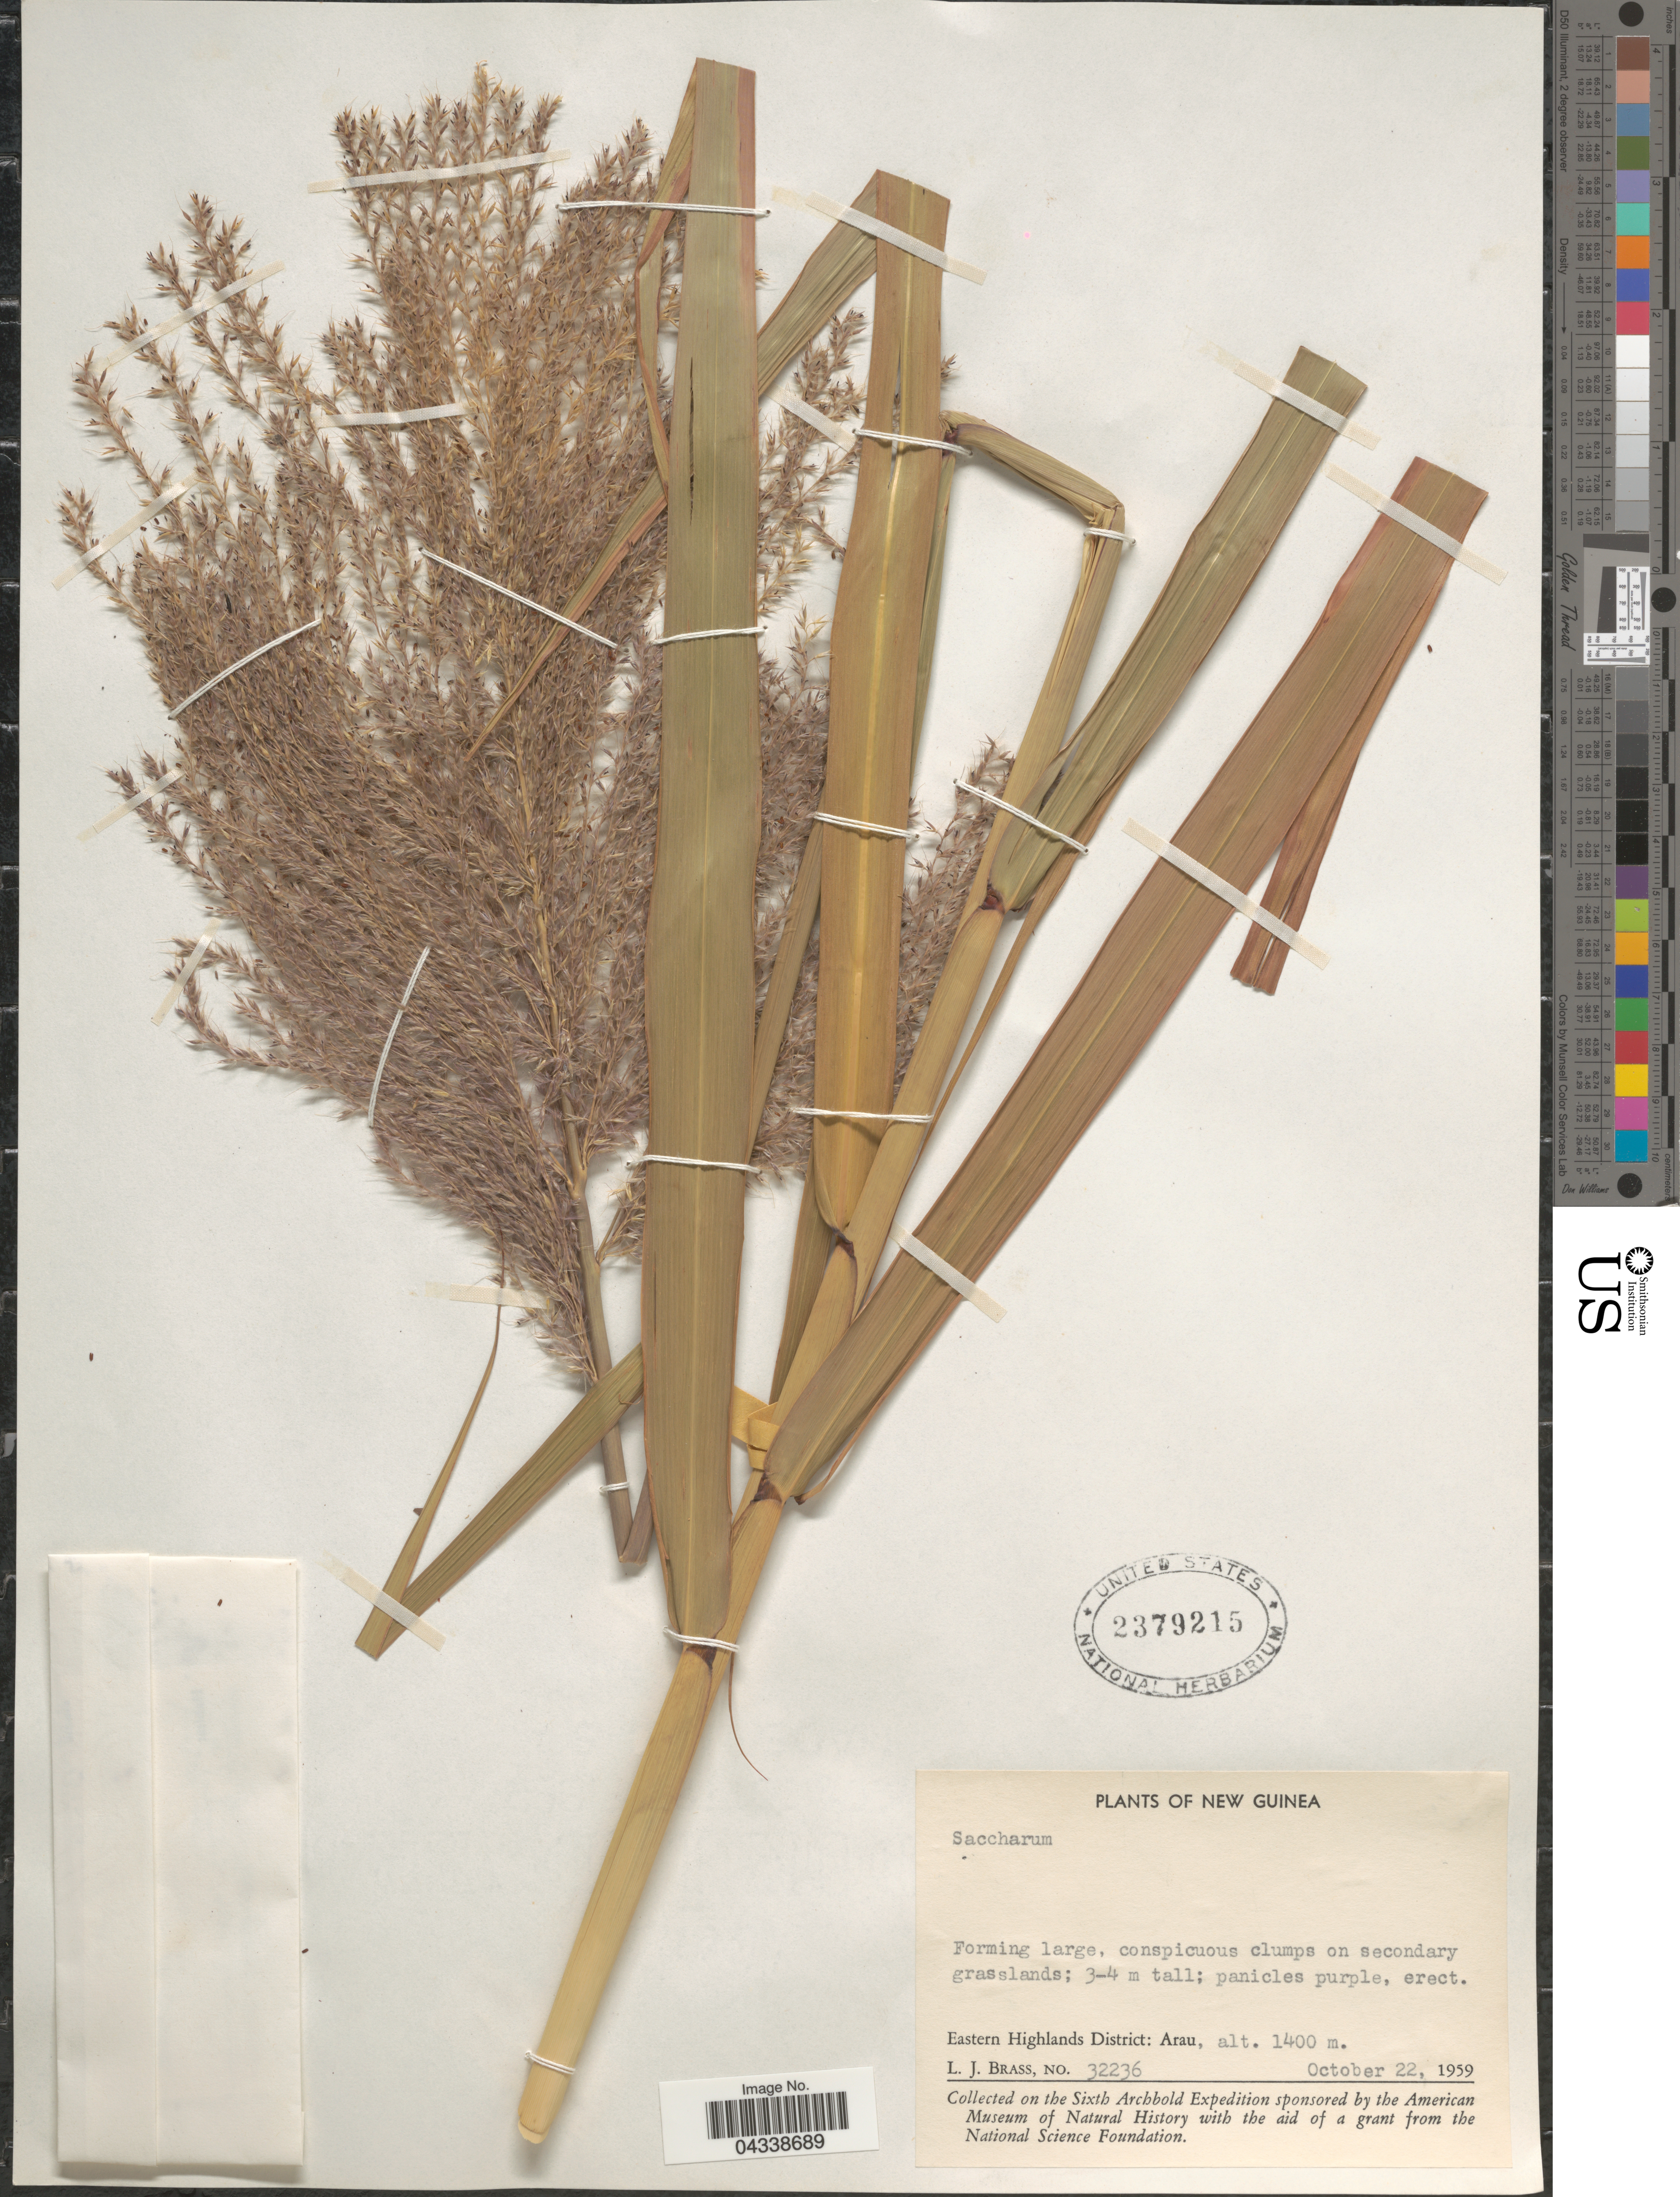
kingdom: Plantae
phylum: Tracheophyta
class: Liliopsida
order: Poales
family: Poaceae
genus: Saccharum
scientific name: Saccharum sp.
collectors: L. J. Brass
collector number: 32236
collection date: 1959-10-22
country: Papua New Guinea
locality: New Guinea. Eastern Highlands District: Arau. The Sixth Archbold Expedition.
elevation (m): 1400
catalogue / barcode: US 2379215